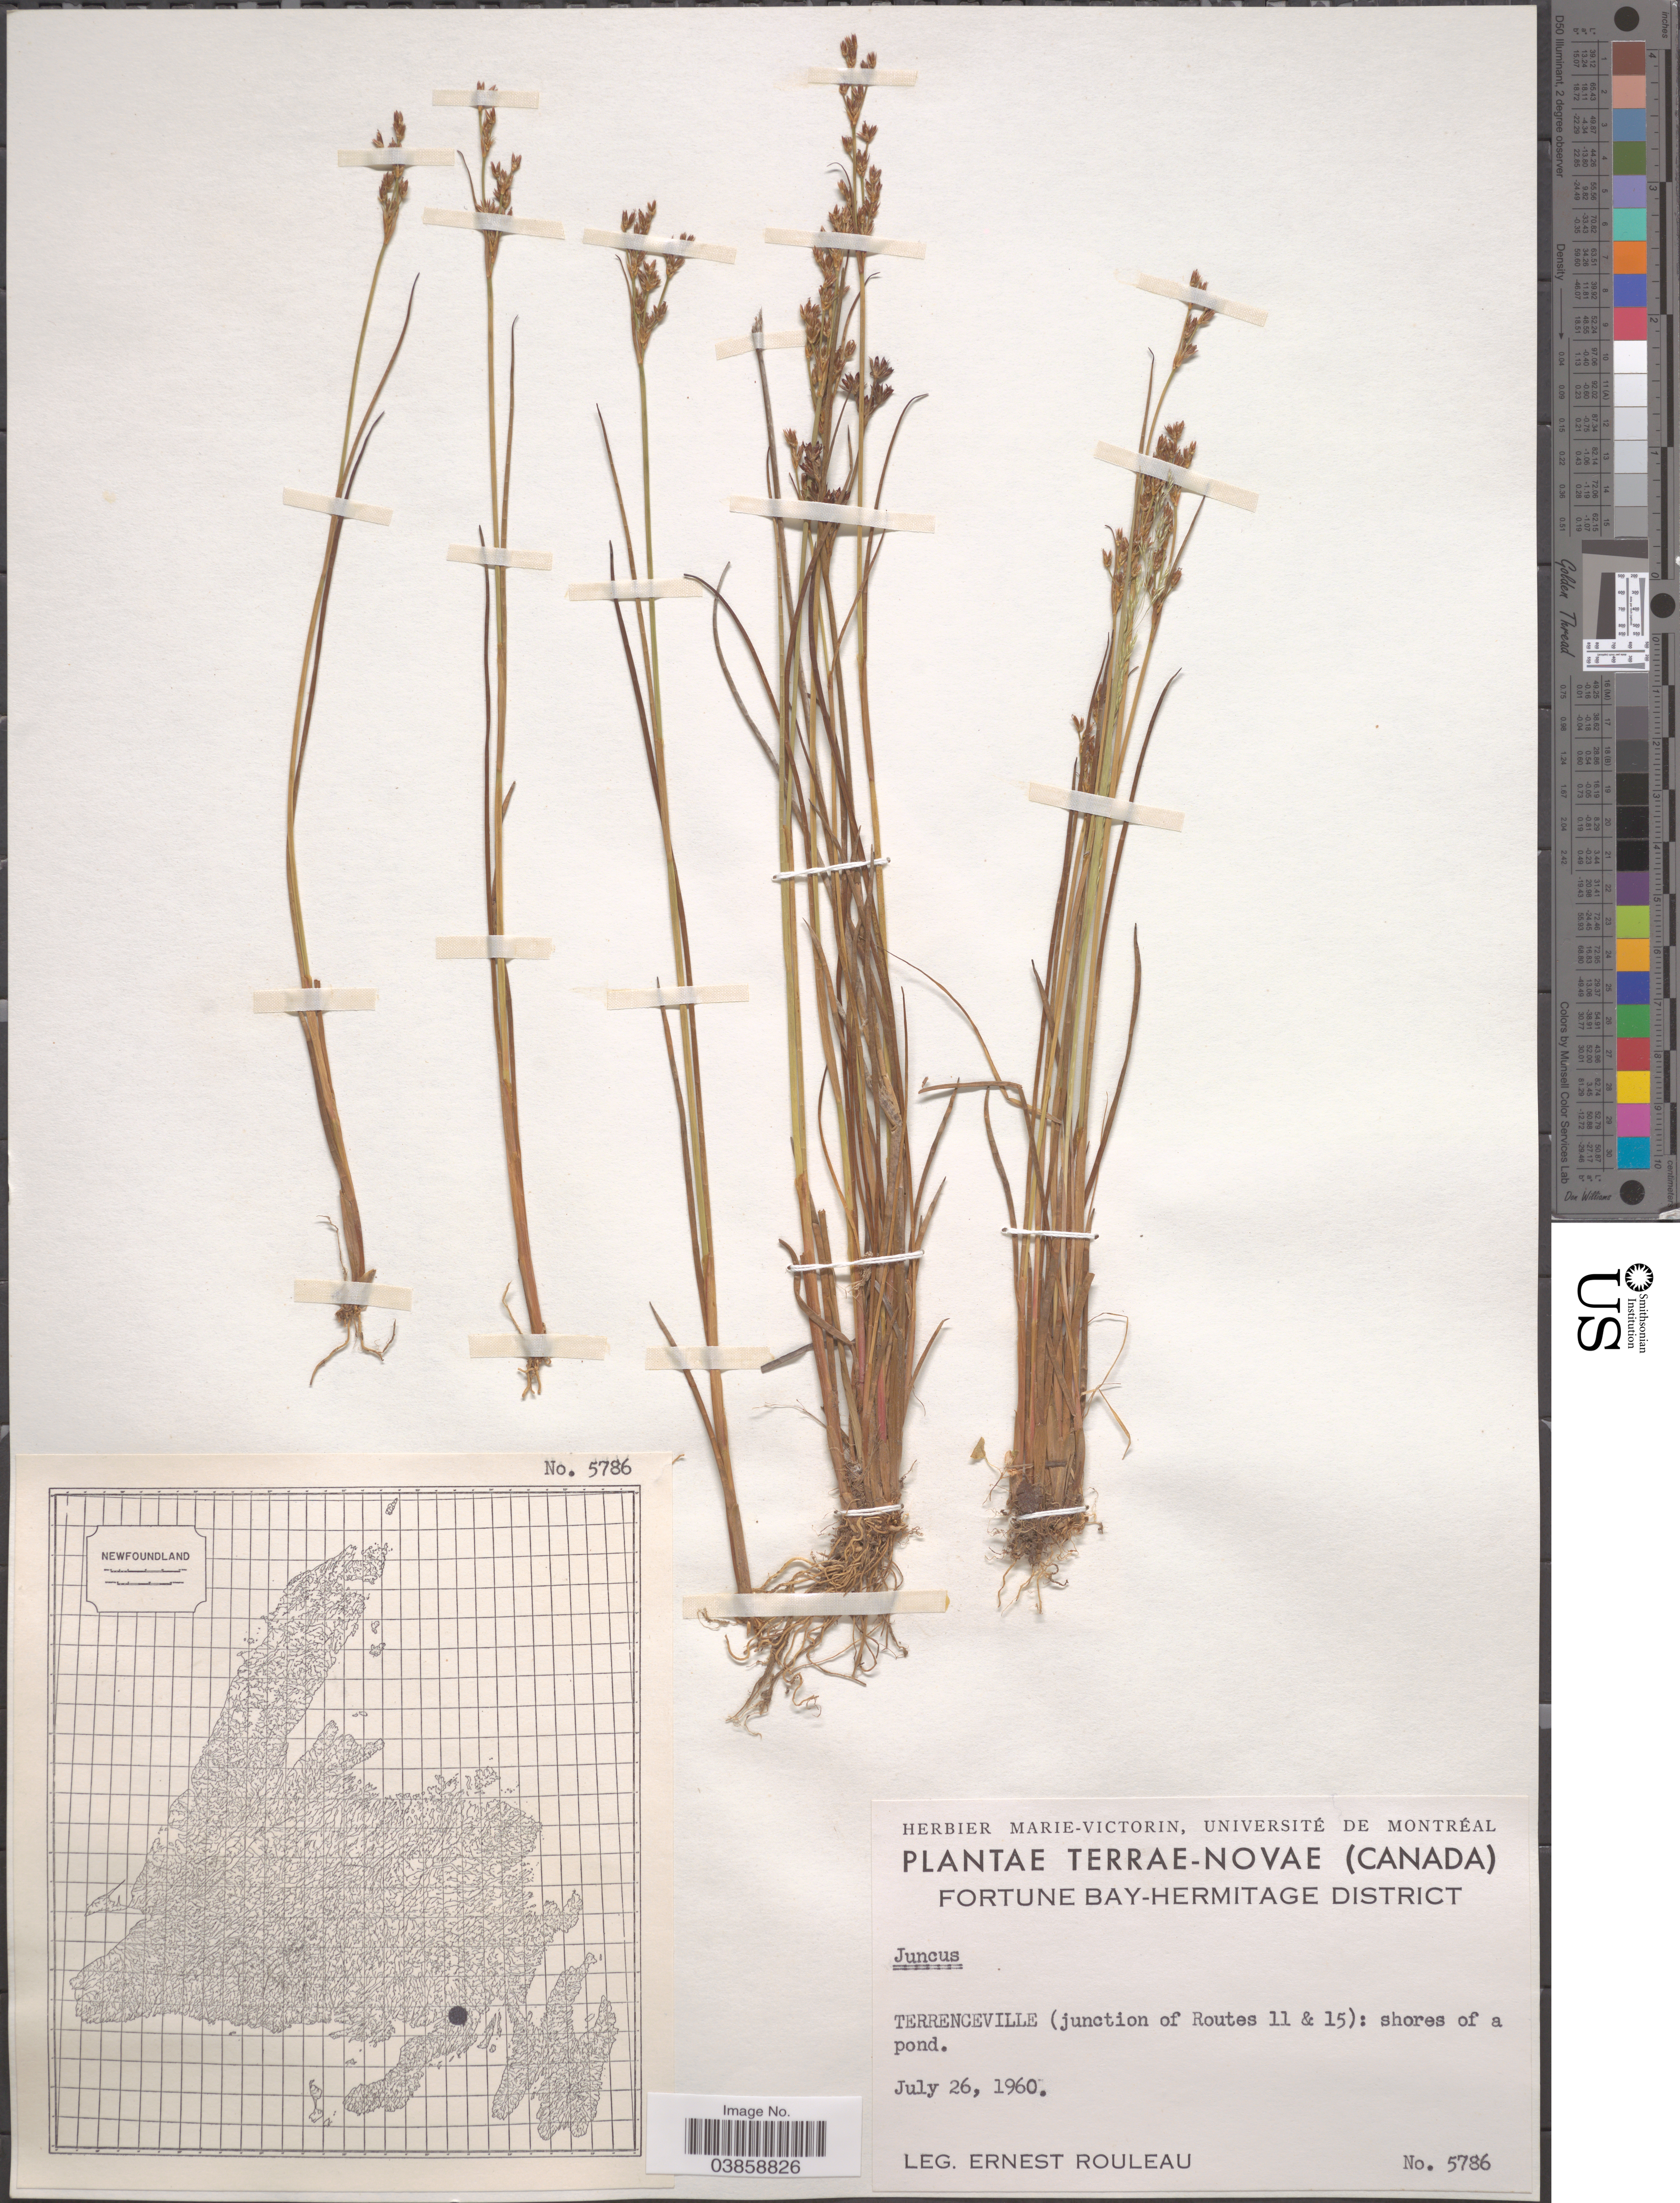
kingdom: Plantae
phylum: Tracheophyta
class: Liliopsida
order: Poales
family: Juncaceae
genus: Juncus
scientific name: Juncus sp.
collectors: J. Rouleau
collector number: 5786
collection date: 1960-07-26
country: Canada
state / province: Newfoundland and Labrador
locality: Terrae-Novae. Fortune Bay-Hermitage district. Terrenceville (junction of Routes 11 & 15).